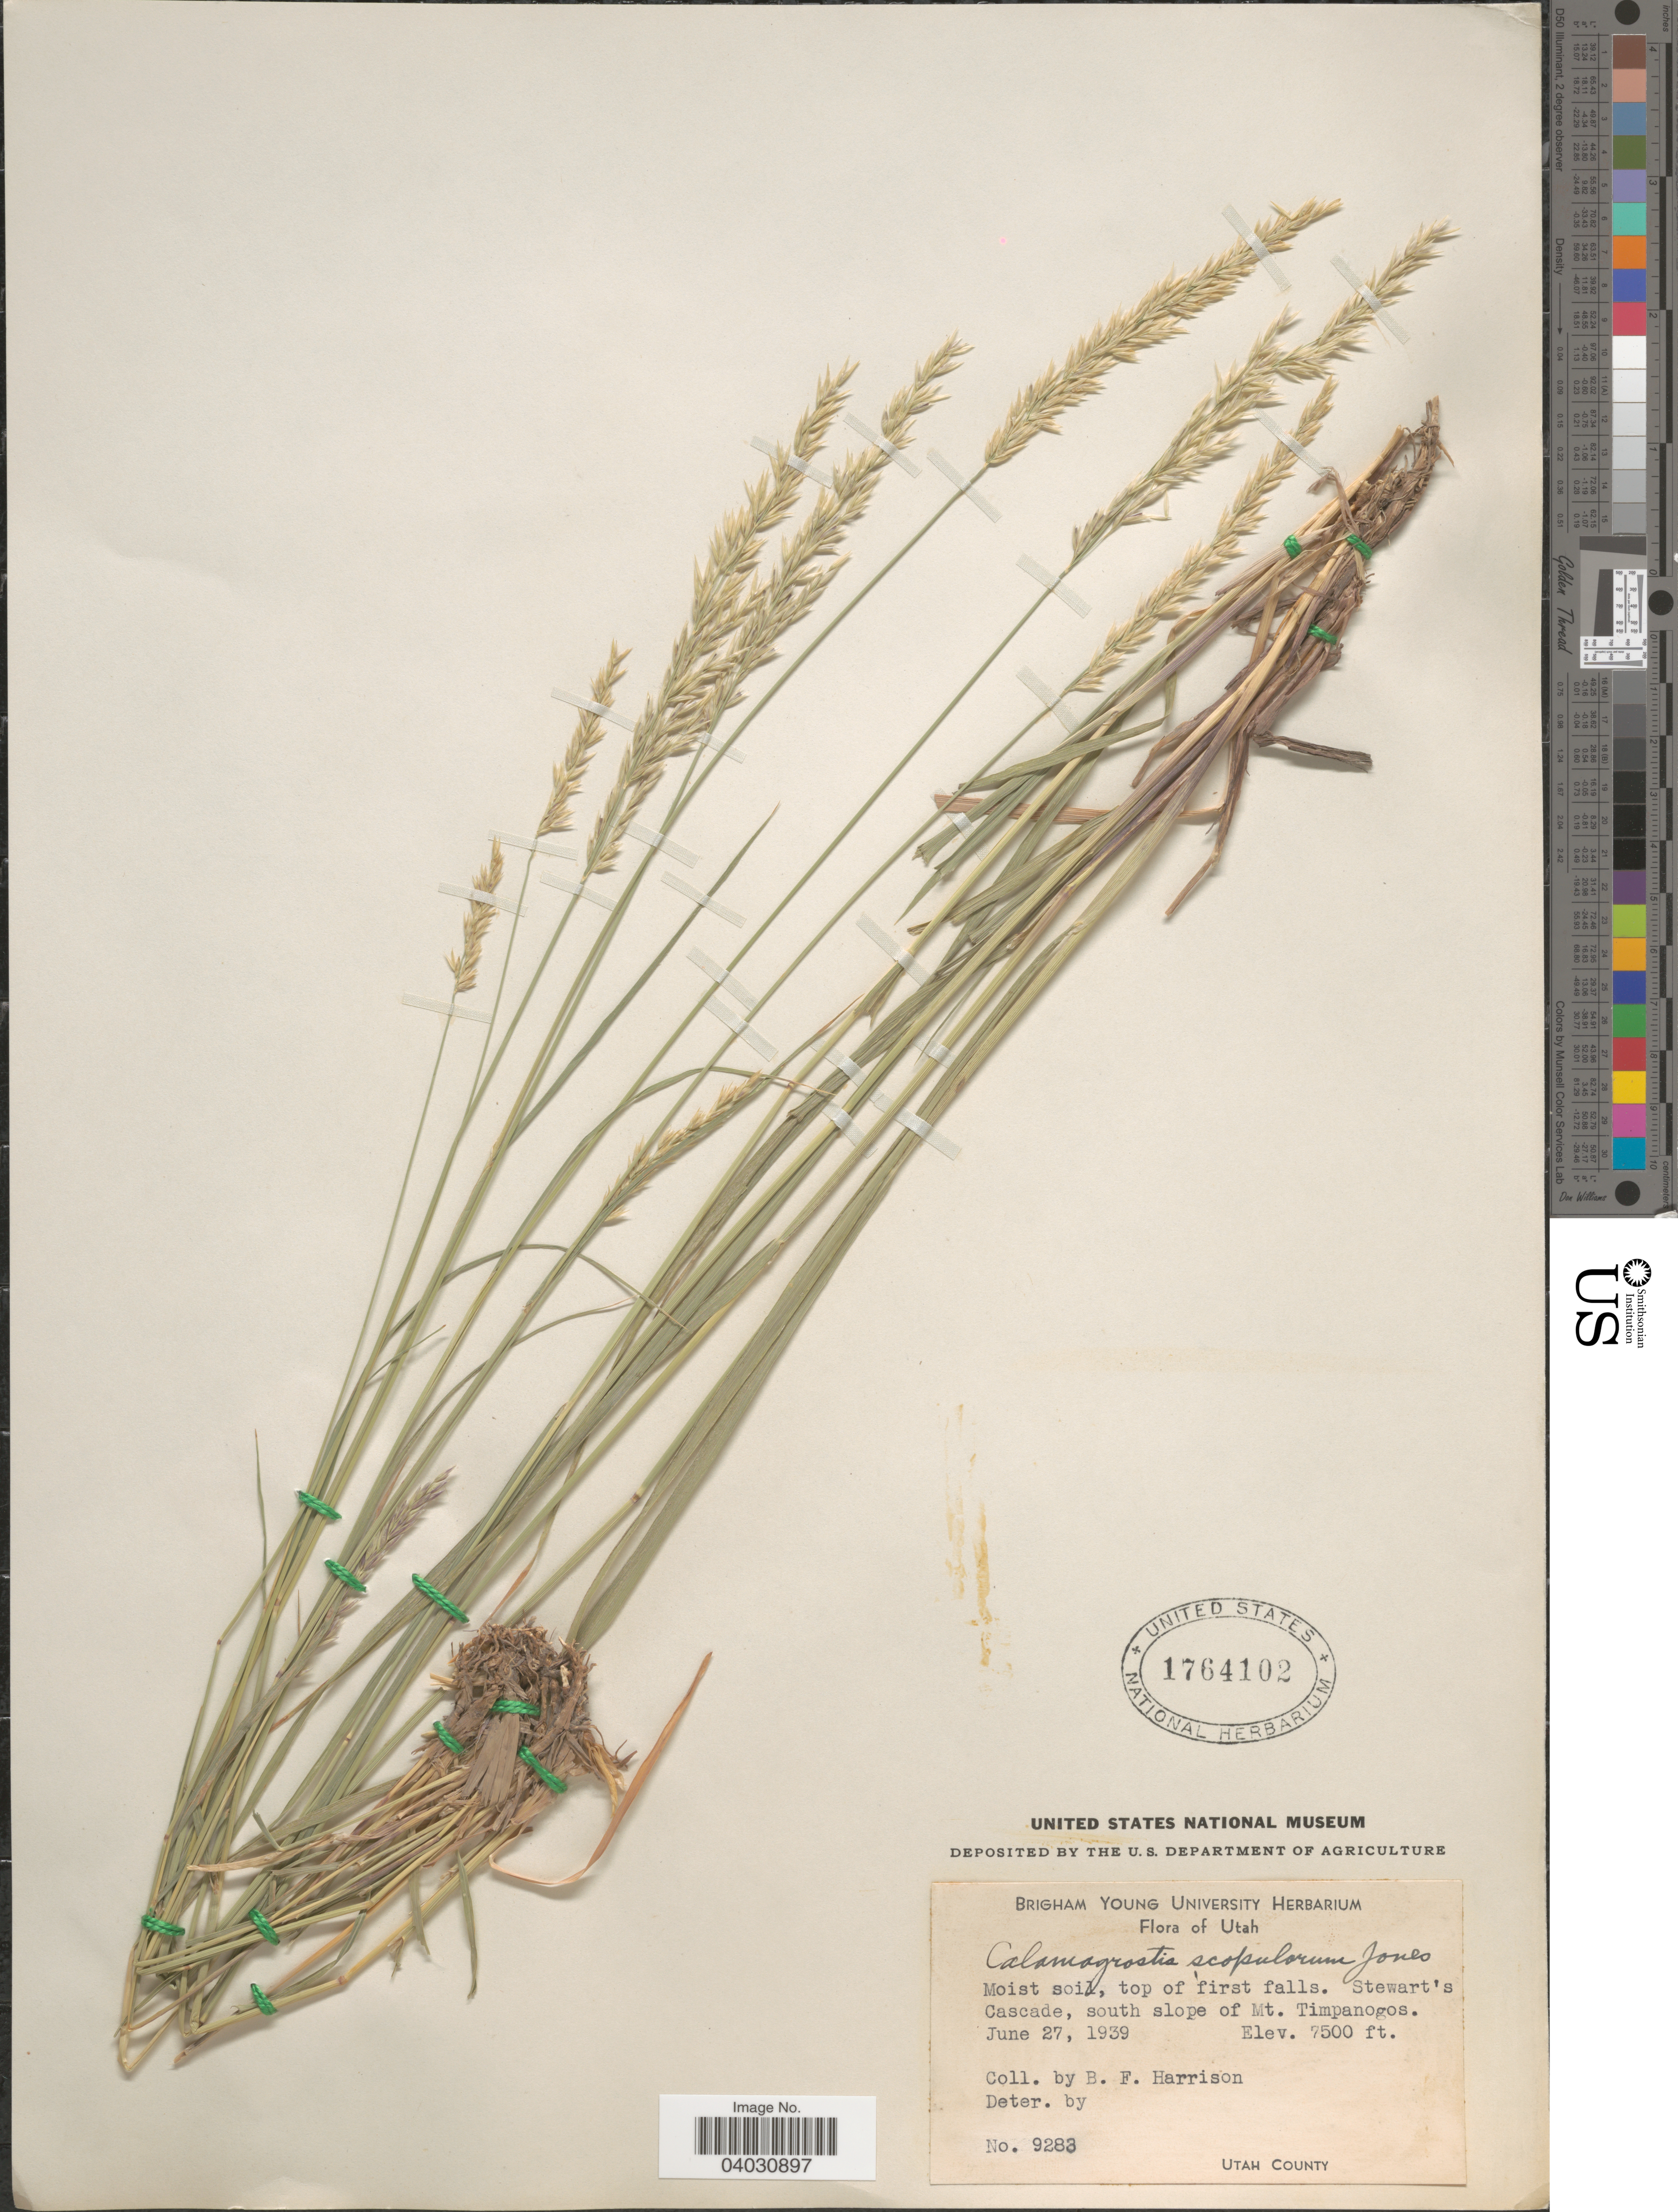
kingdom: Plantae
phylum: Tracheophyta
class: Liliopsida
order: Poales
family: Poaceae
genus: Calamagrostis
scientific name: Calamagrostis scopulorum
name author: M.E. Jones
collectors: B. F. Harrison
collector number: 9283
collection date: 1939-06-27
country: United States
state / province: Utah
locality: Stewart's Cascade, south slope of Mt. Timpanogos. Utah County.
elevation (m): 2286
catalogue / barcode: US 1764102